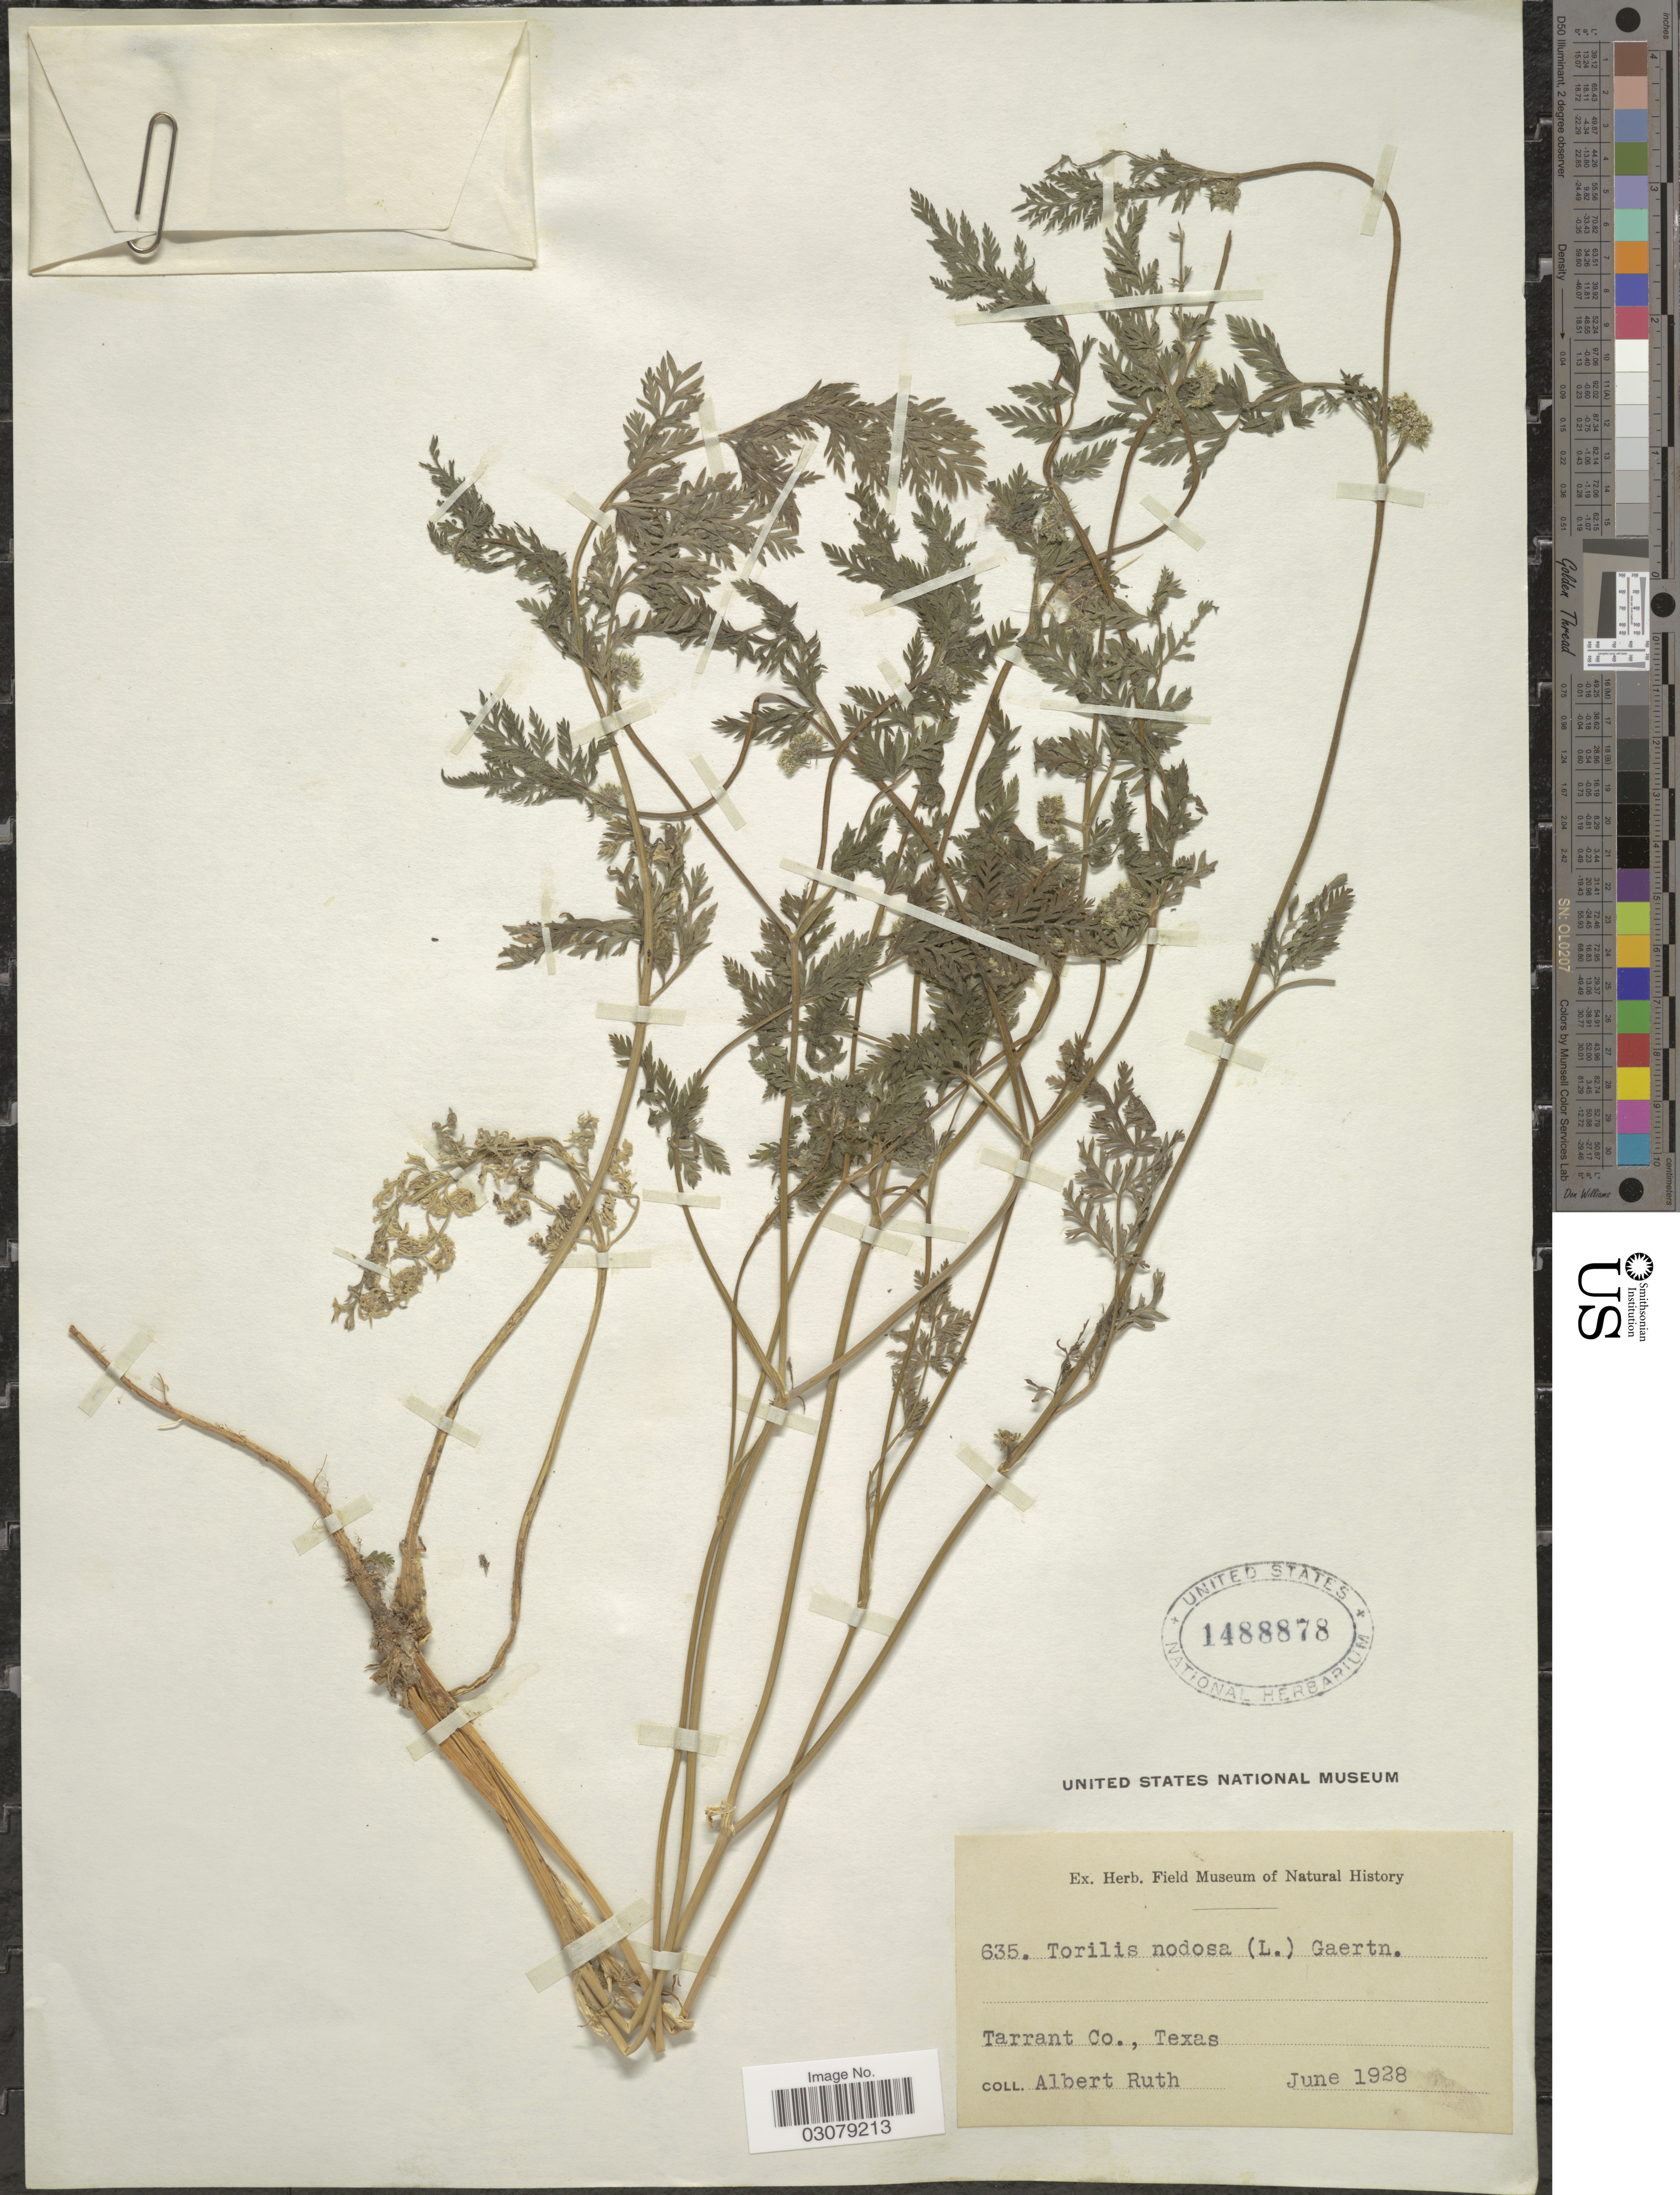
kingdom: Plantae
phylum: Tracheophyta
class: Magnoliopsida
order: Apiales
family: Apiaceae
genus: Torilis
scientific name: Torilis nodosa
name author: (L.) Gaertn.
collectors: A. Ruth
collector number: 635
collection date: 1928-06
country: United States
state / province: Texas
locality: Tarrant Co.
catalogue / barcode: US 1488878